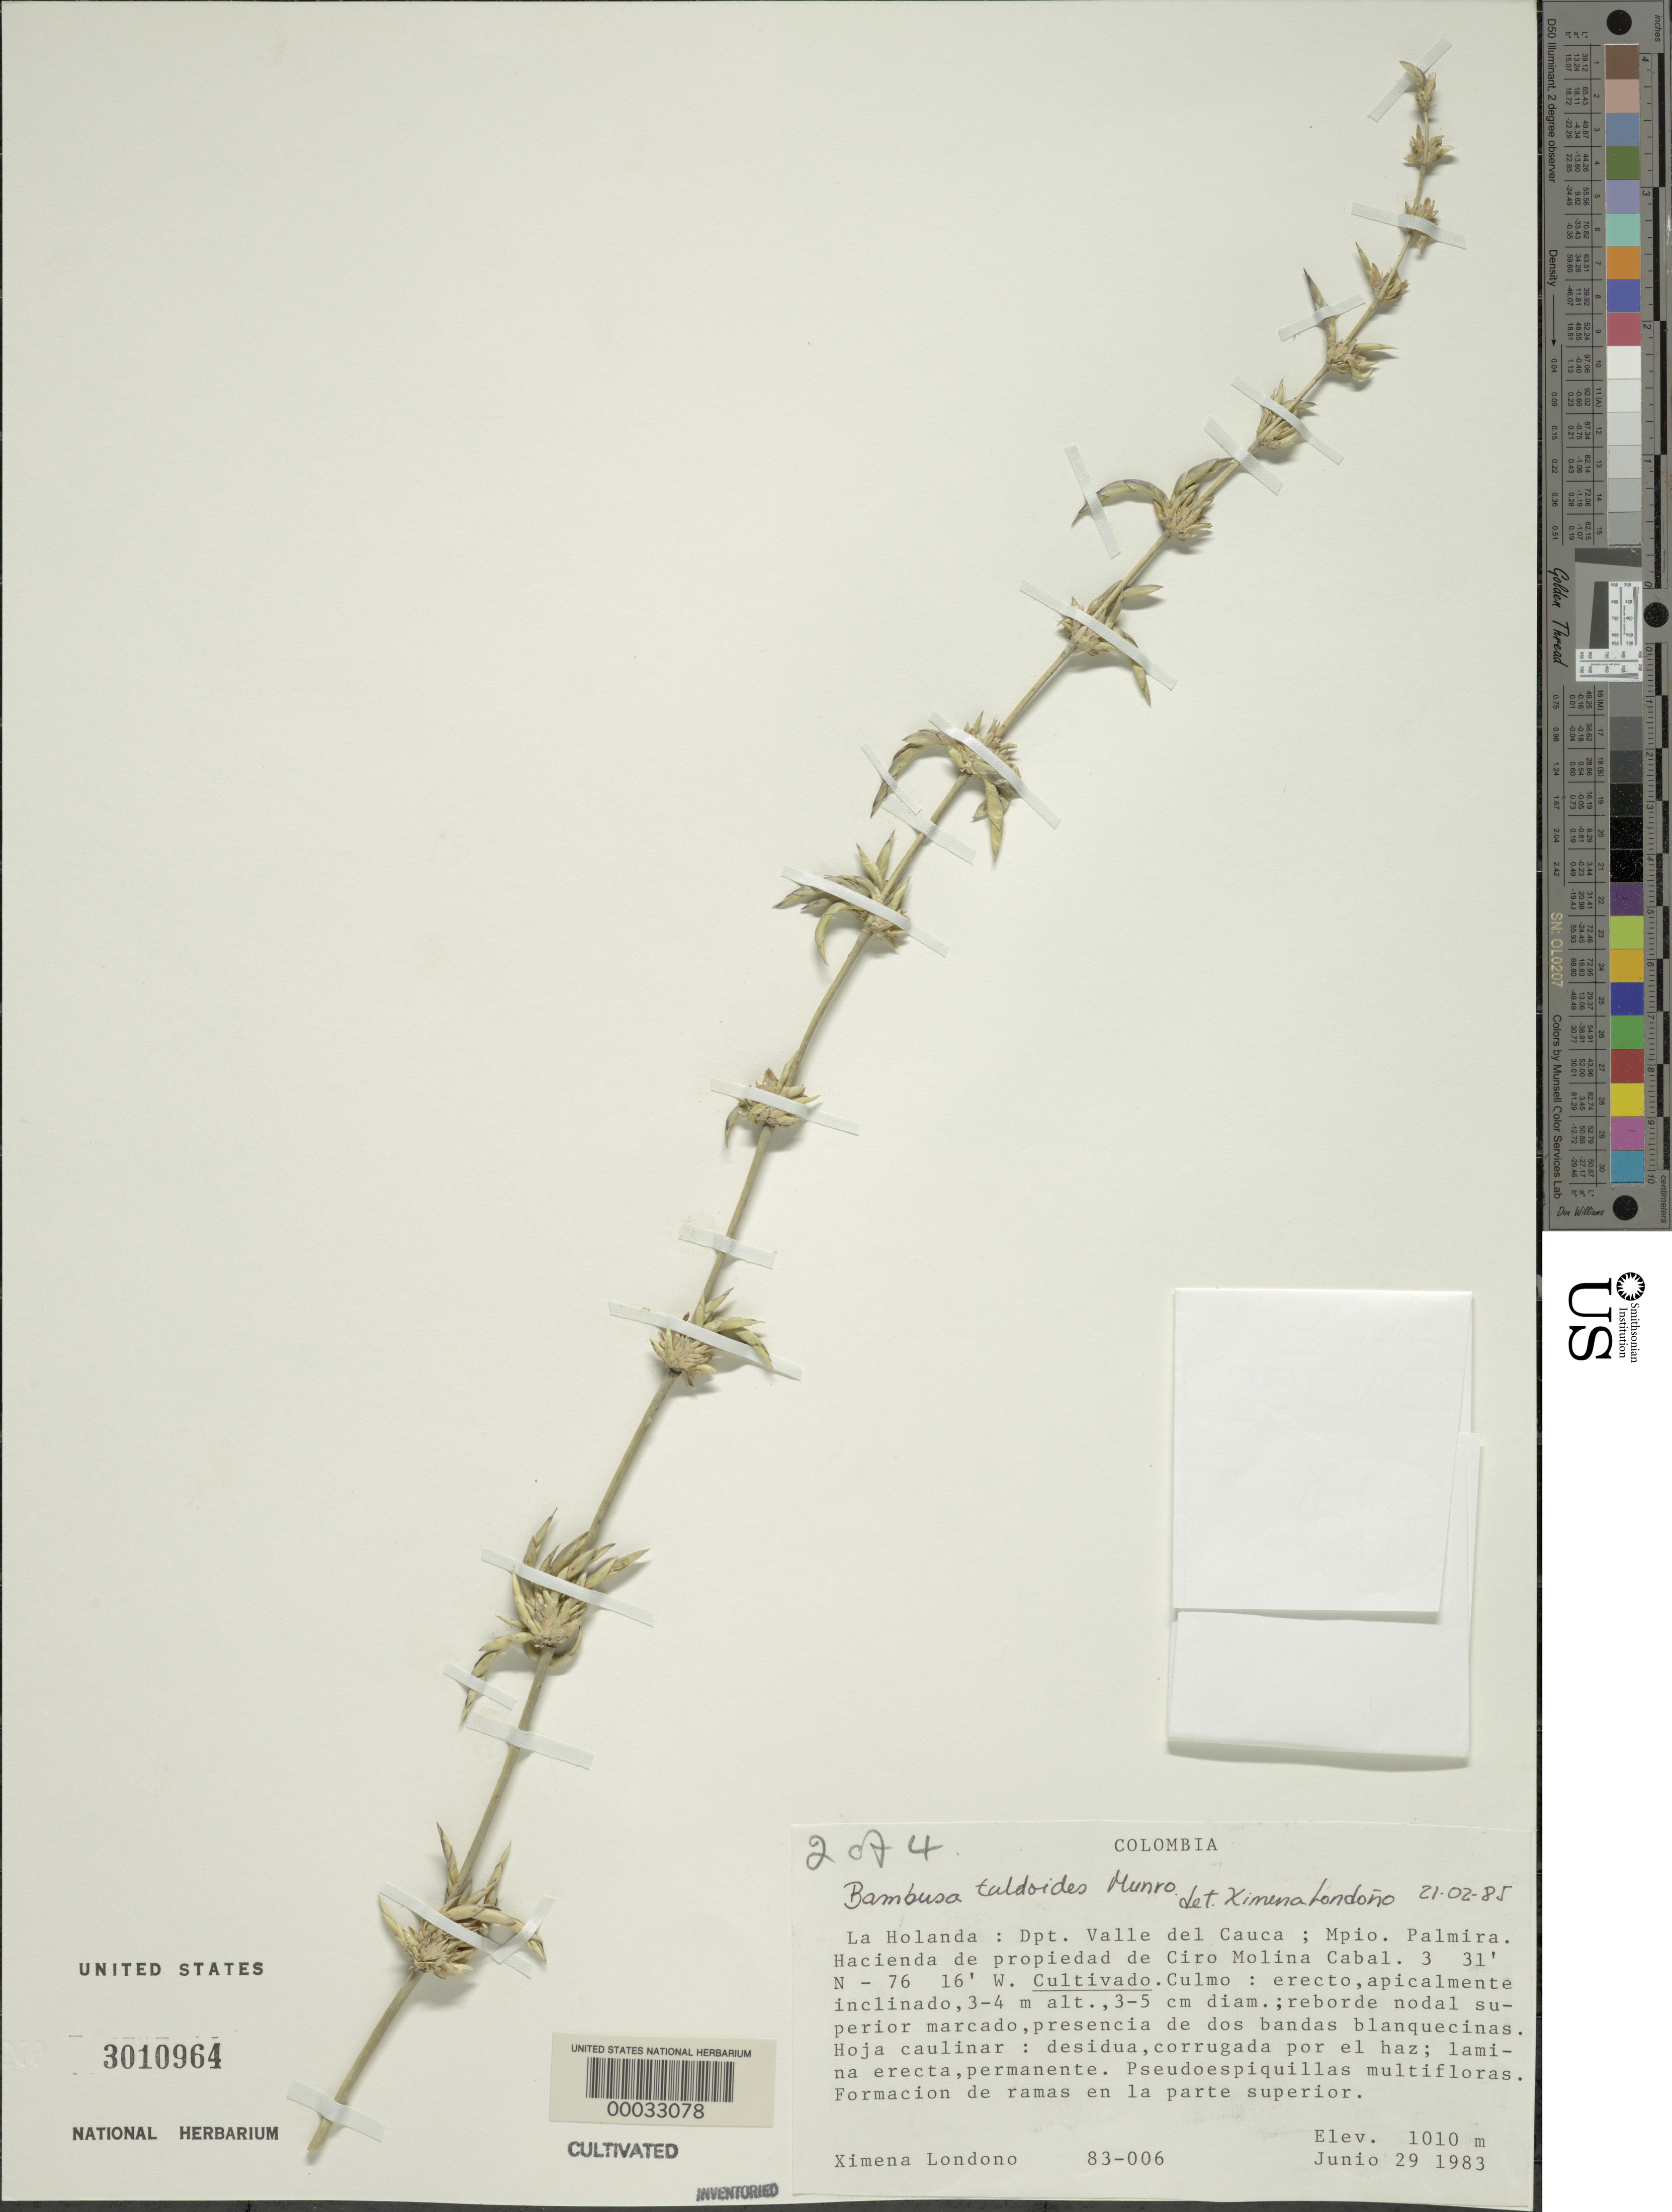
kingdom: Plantae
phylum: Tracheophyta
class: Liliopsida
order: Poales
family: Poaceae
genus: Bambusa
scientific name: Bambusa tuldoides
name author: Munro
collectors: X. Londoño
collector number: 83-006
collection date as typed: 29 Jun 1983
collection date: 1983-06-29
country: Colombia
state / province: Cauca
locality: La Holanda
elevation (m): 1010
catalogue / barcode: US 3010964